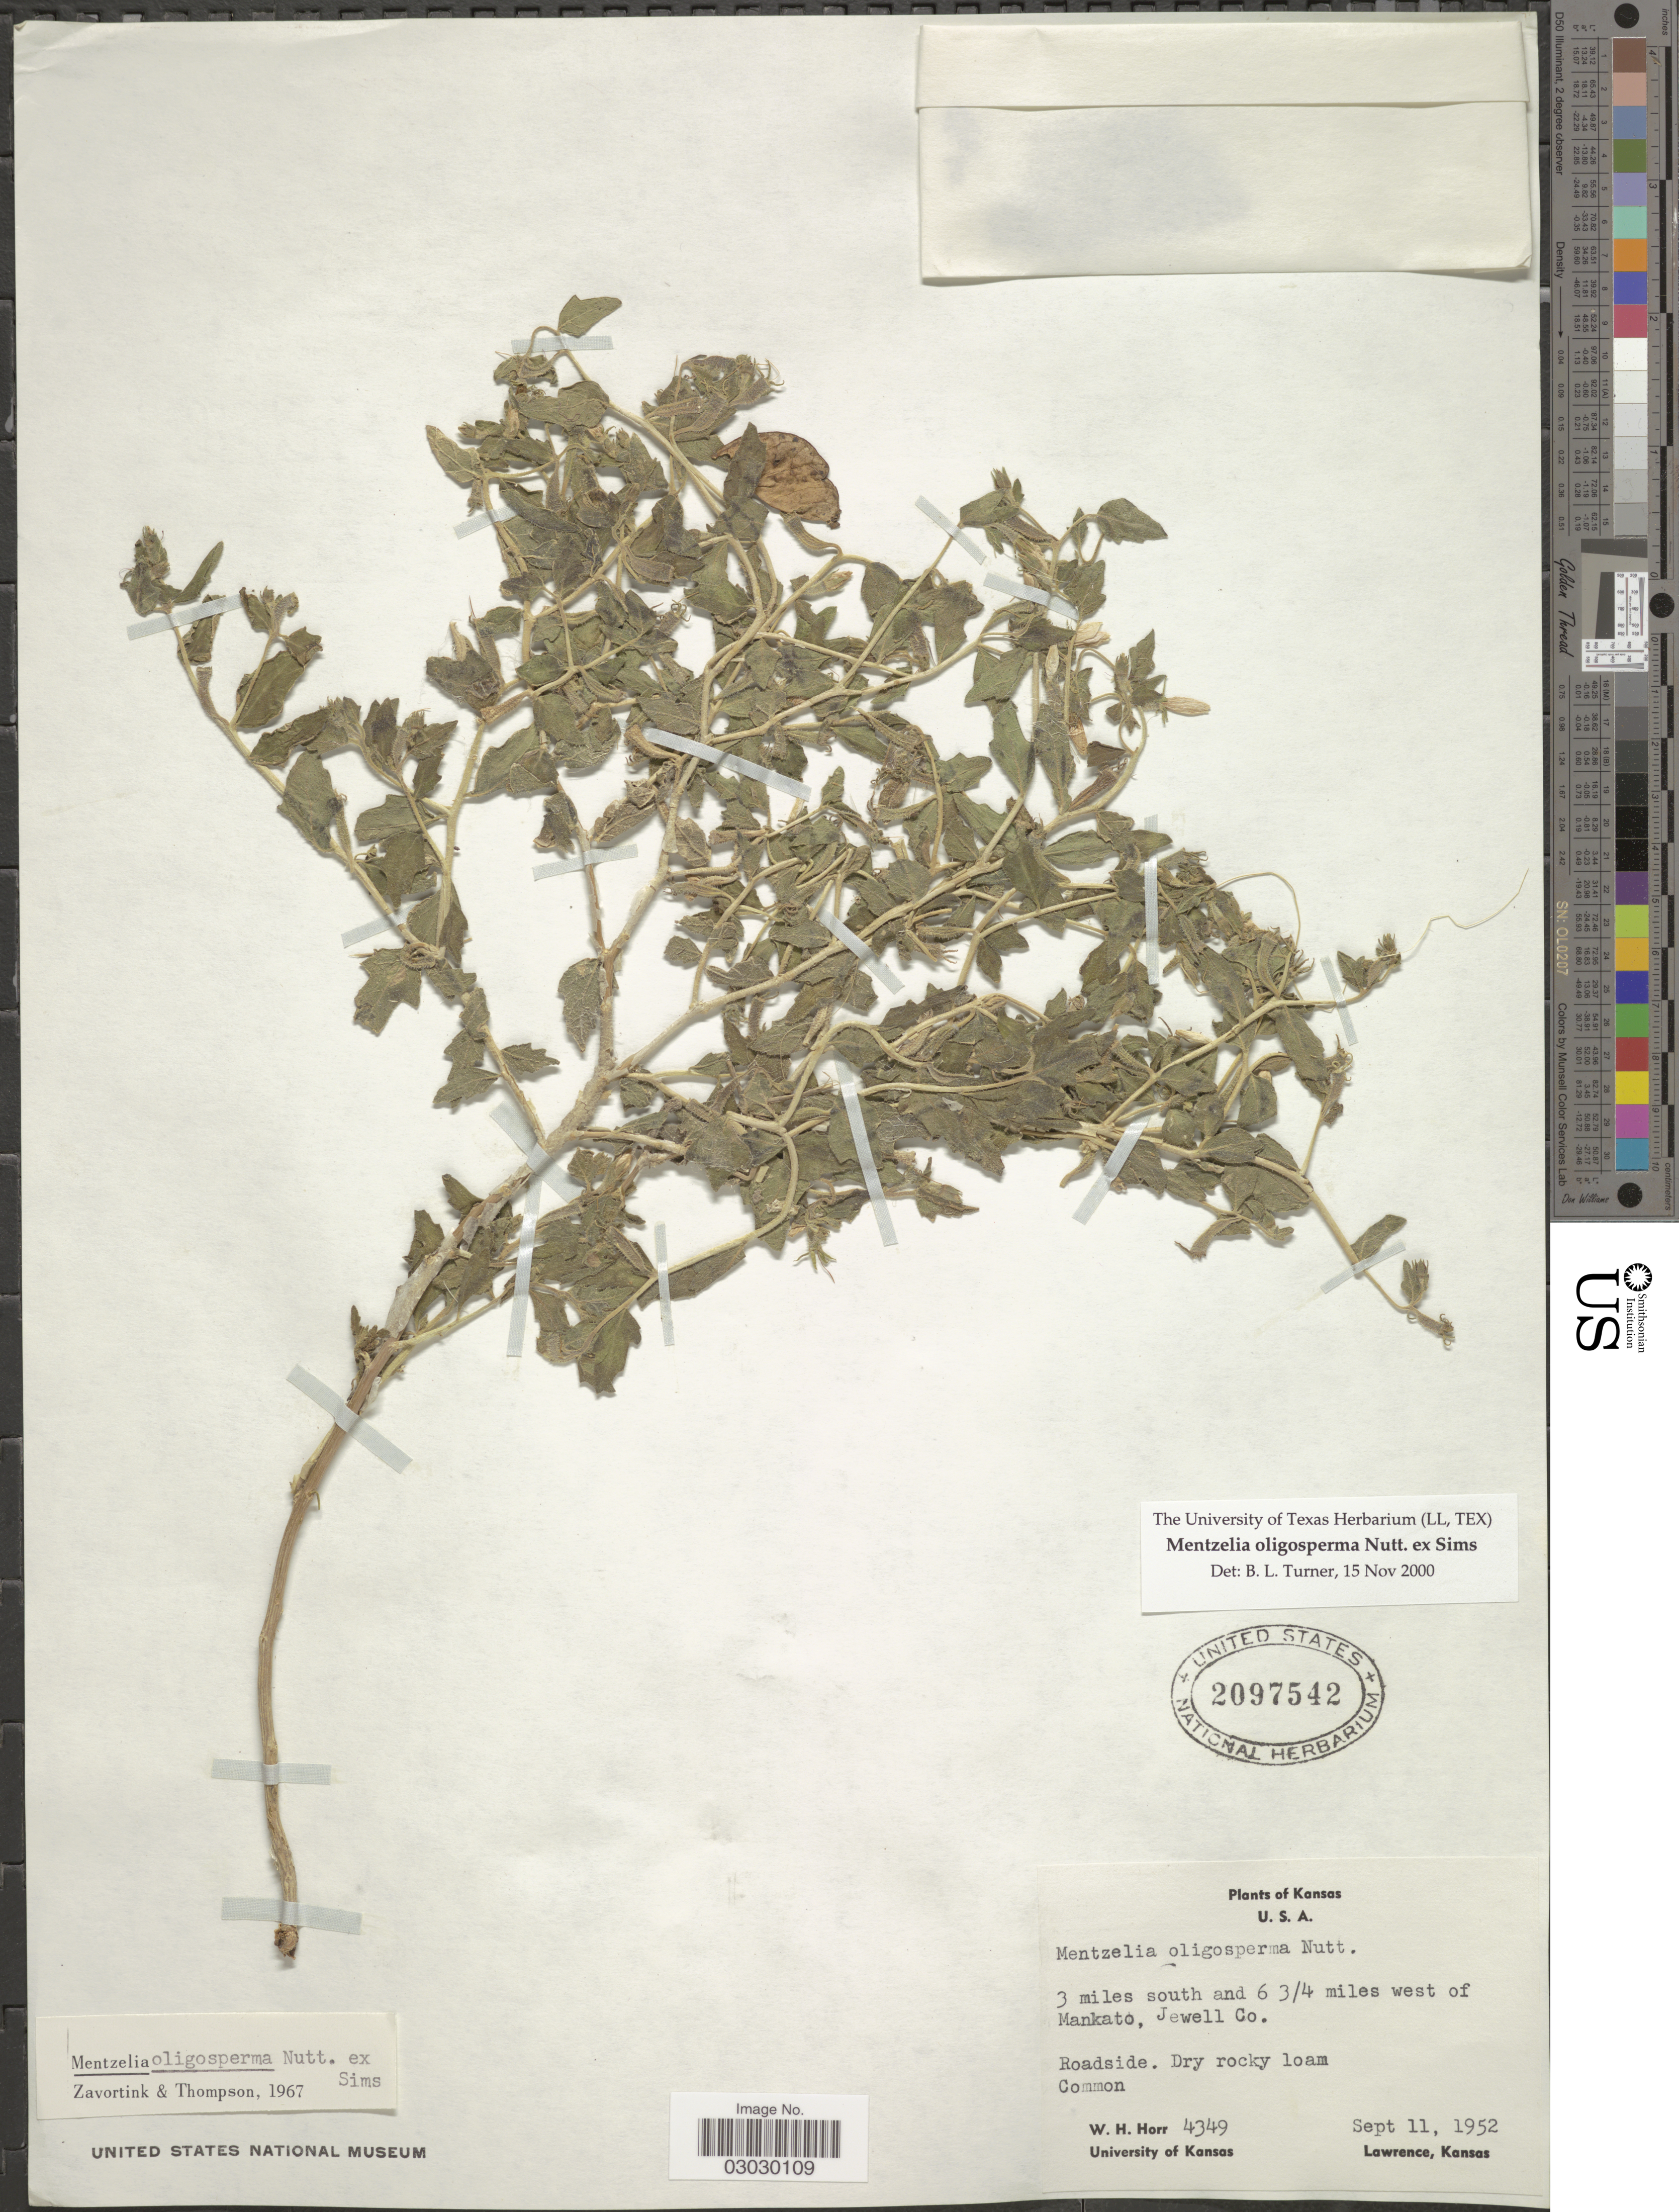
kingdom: Plantae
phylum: Tracheophyta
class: Magnoliopsida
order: Cornales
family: Loasaceae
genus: Mentzelia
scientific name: Mentzelia oligosperma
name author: Nutt. ex Sims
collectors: W. H. Horr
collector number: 4349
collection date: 1952-09-11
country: United States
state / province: Kansas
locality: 3 miles south and 6 3/4 miles west of Mankato, Jewell Co.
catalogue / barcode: US 2097542